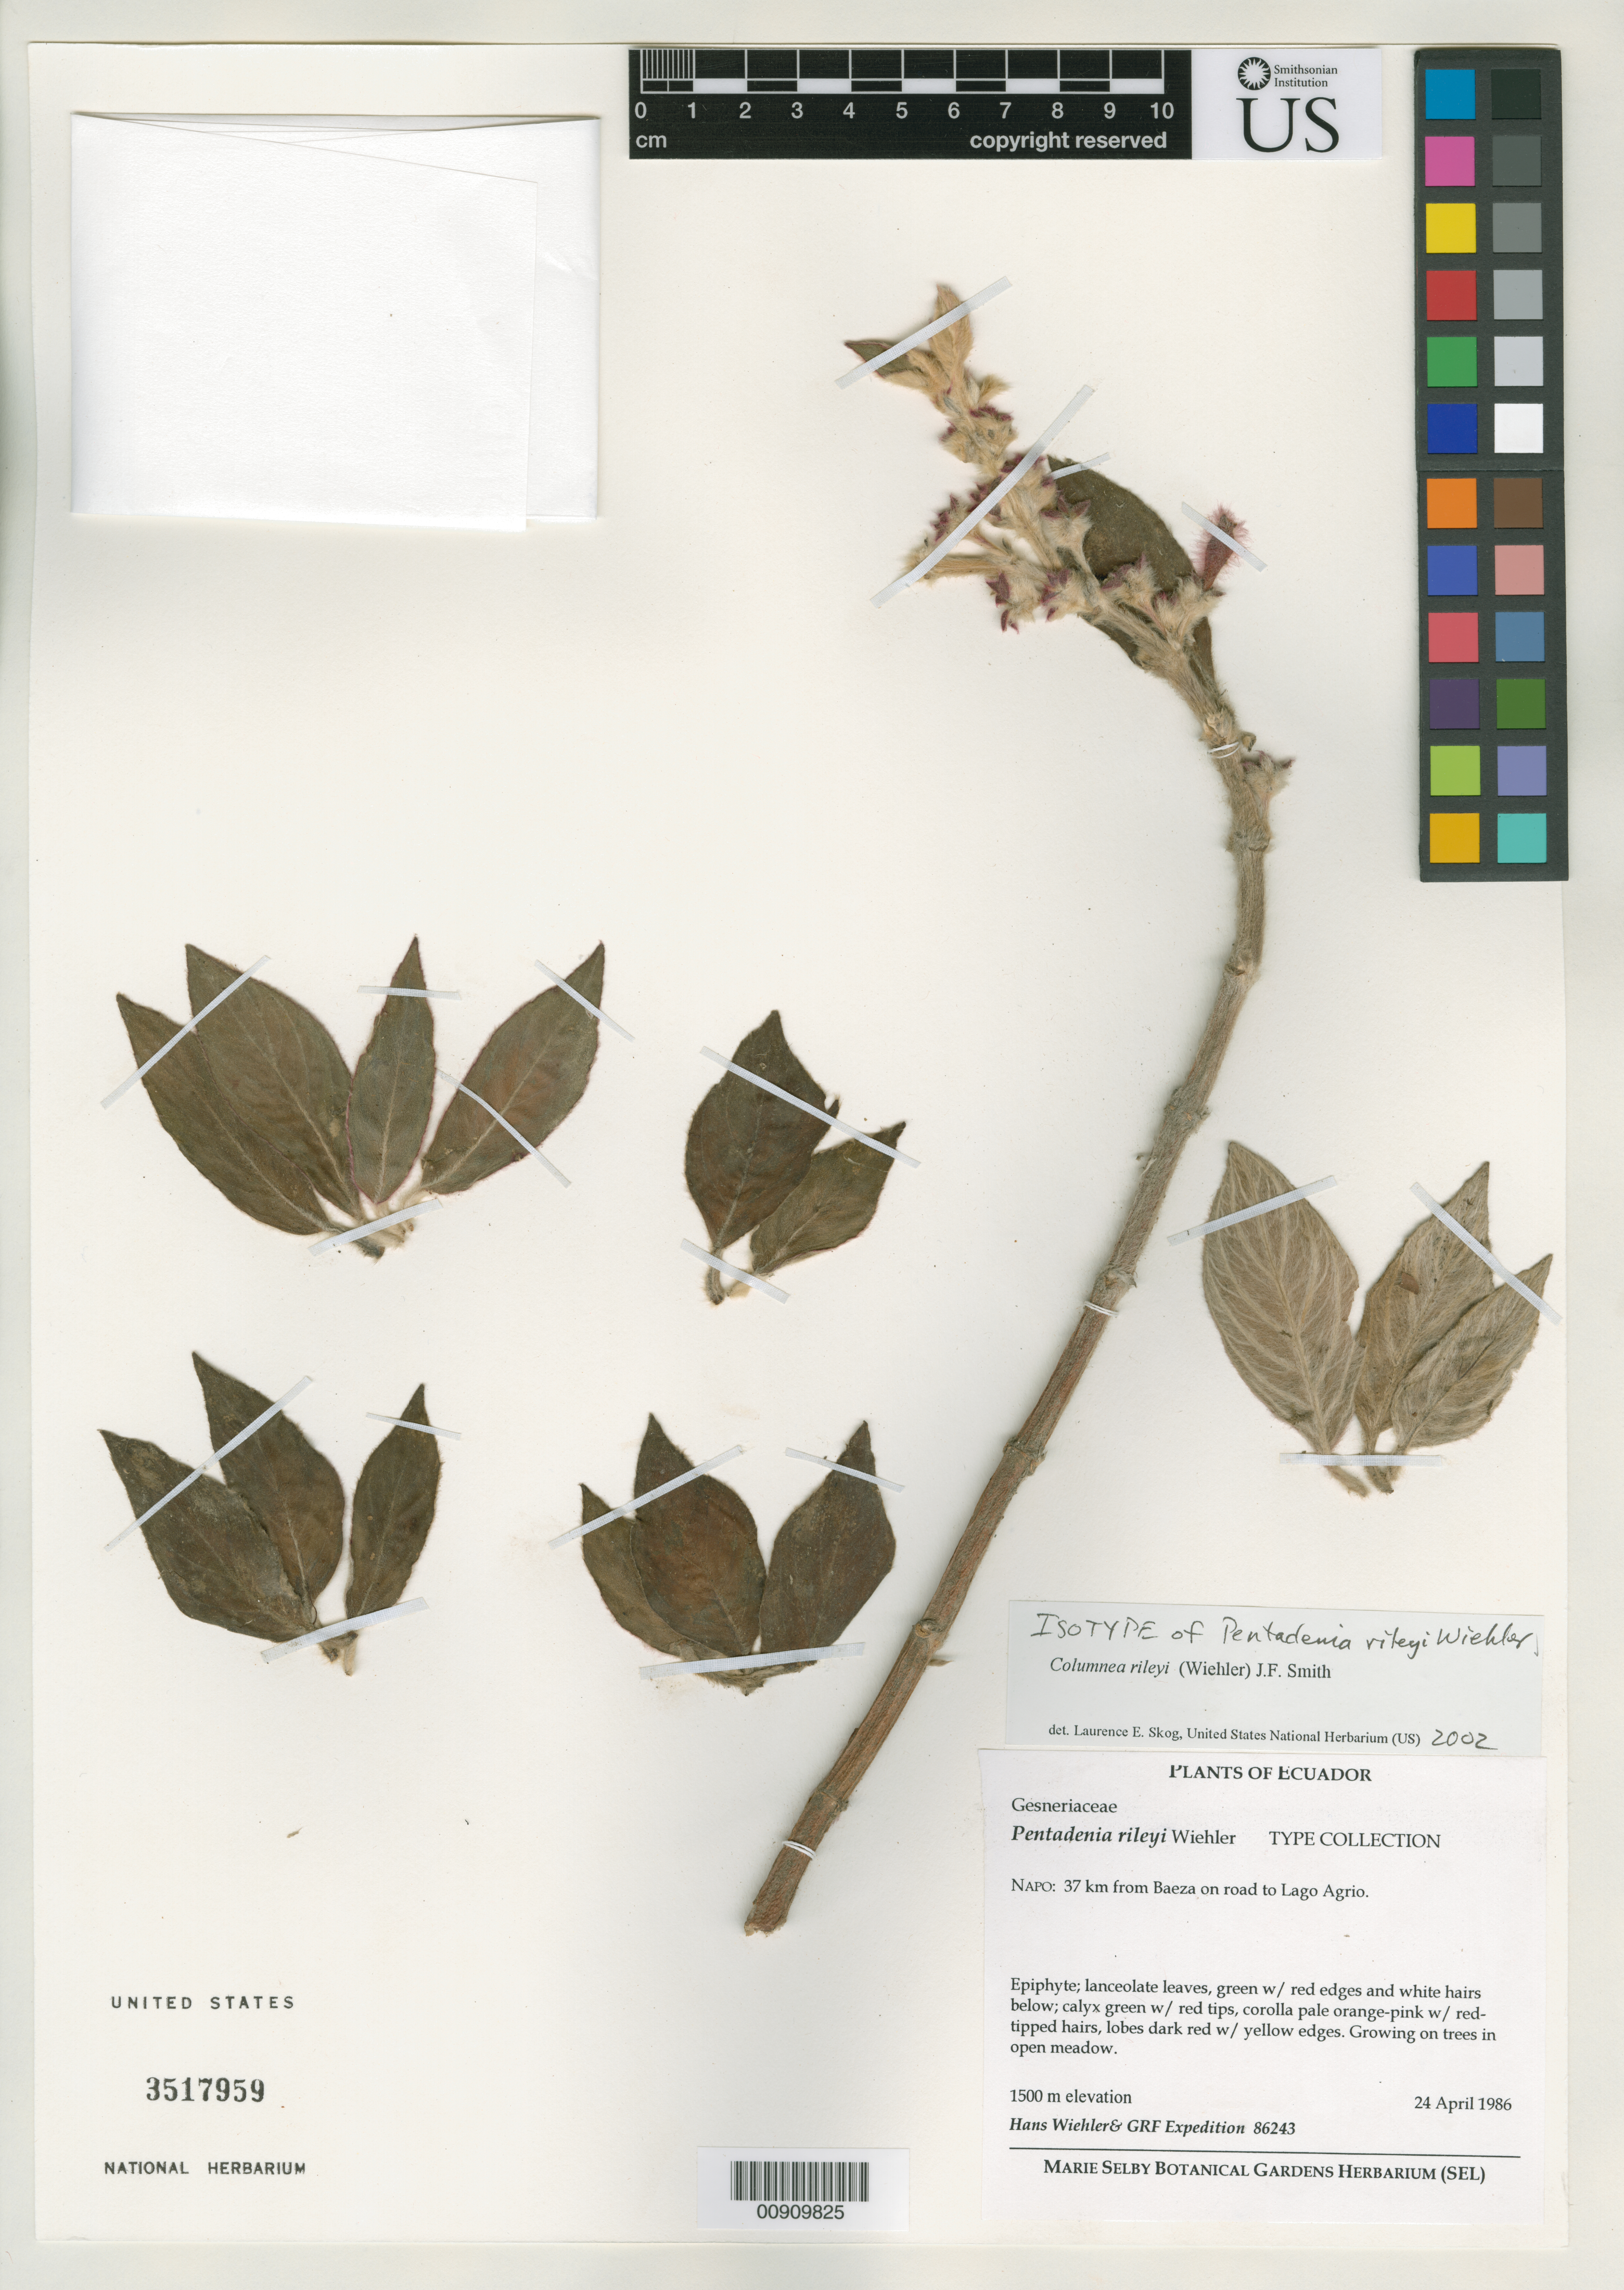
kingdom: Plantae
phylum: Tracheophyta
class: Magnoliopsida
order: Lamiales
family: Gesneriaceae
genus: Pentadenia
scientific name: Pentadenia rileyi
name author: Wiehler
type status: Isotype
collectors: H. J. Wiehler & GRF Expedition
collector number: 86243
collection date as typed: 24 Apr 1986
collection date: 1986-04-24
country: Ecuador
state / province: Napo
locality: Napo: 37 km from Baeza on road to Lago Agrio.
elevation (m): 1500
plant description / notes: Cited by J.R. Clark et al., Selbyana 24: 119-140 (2003).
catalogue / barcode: US 3517959